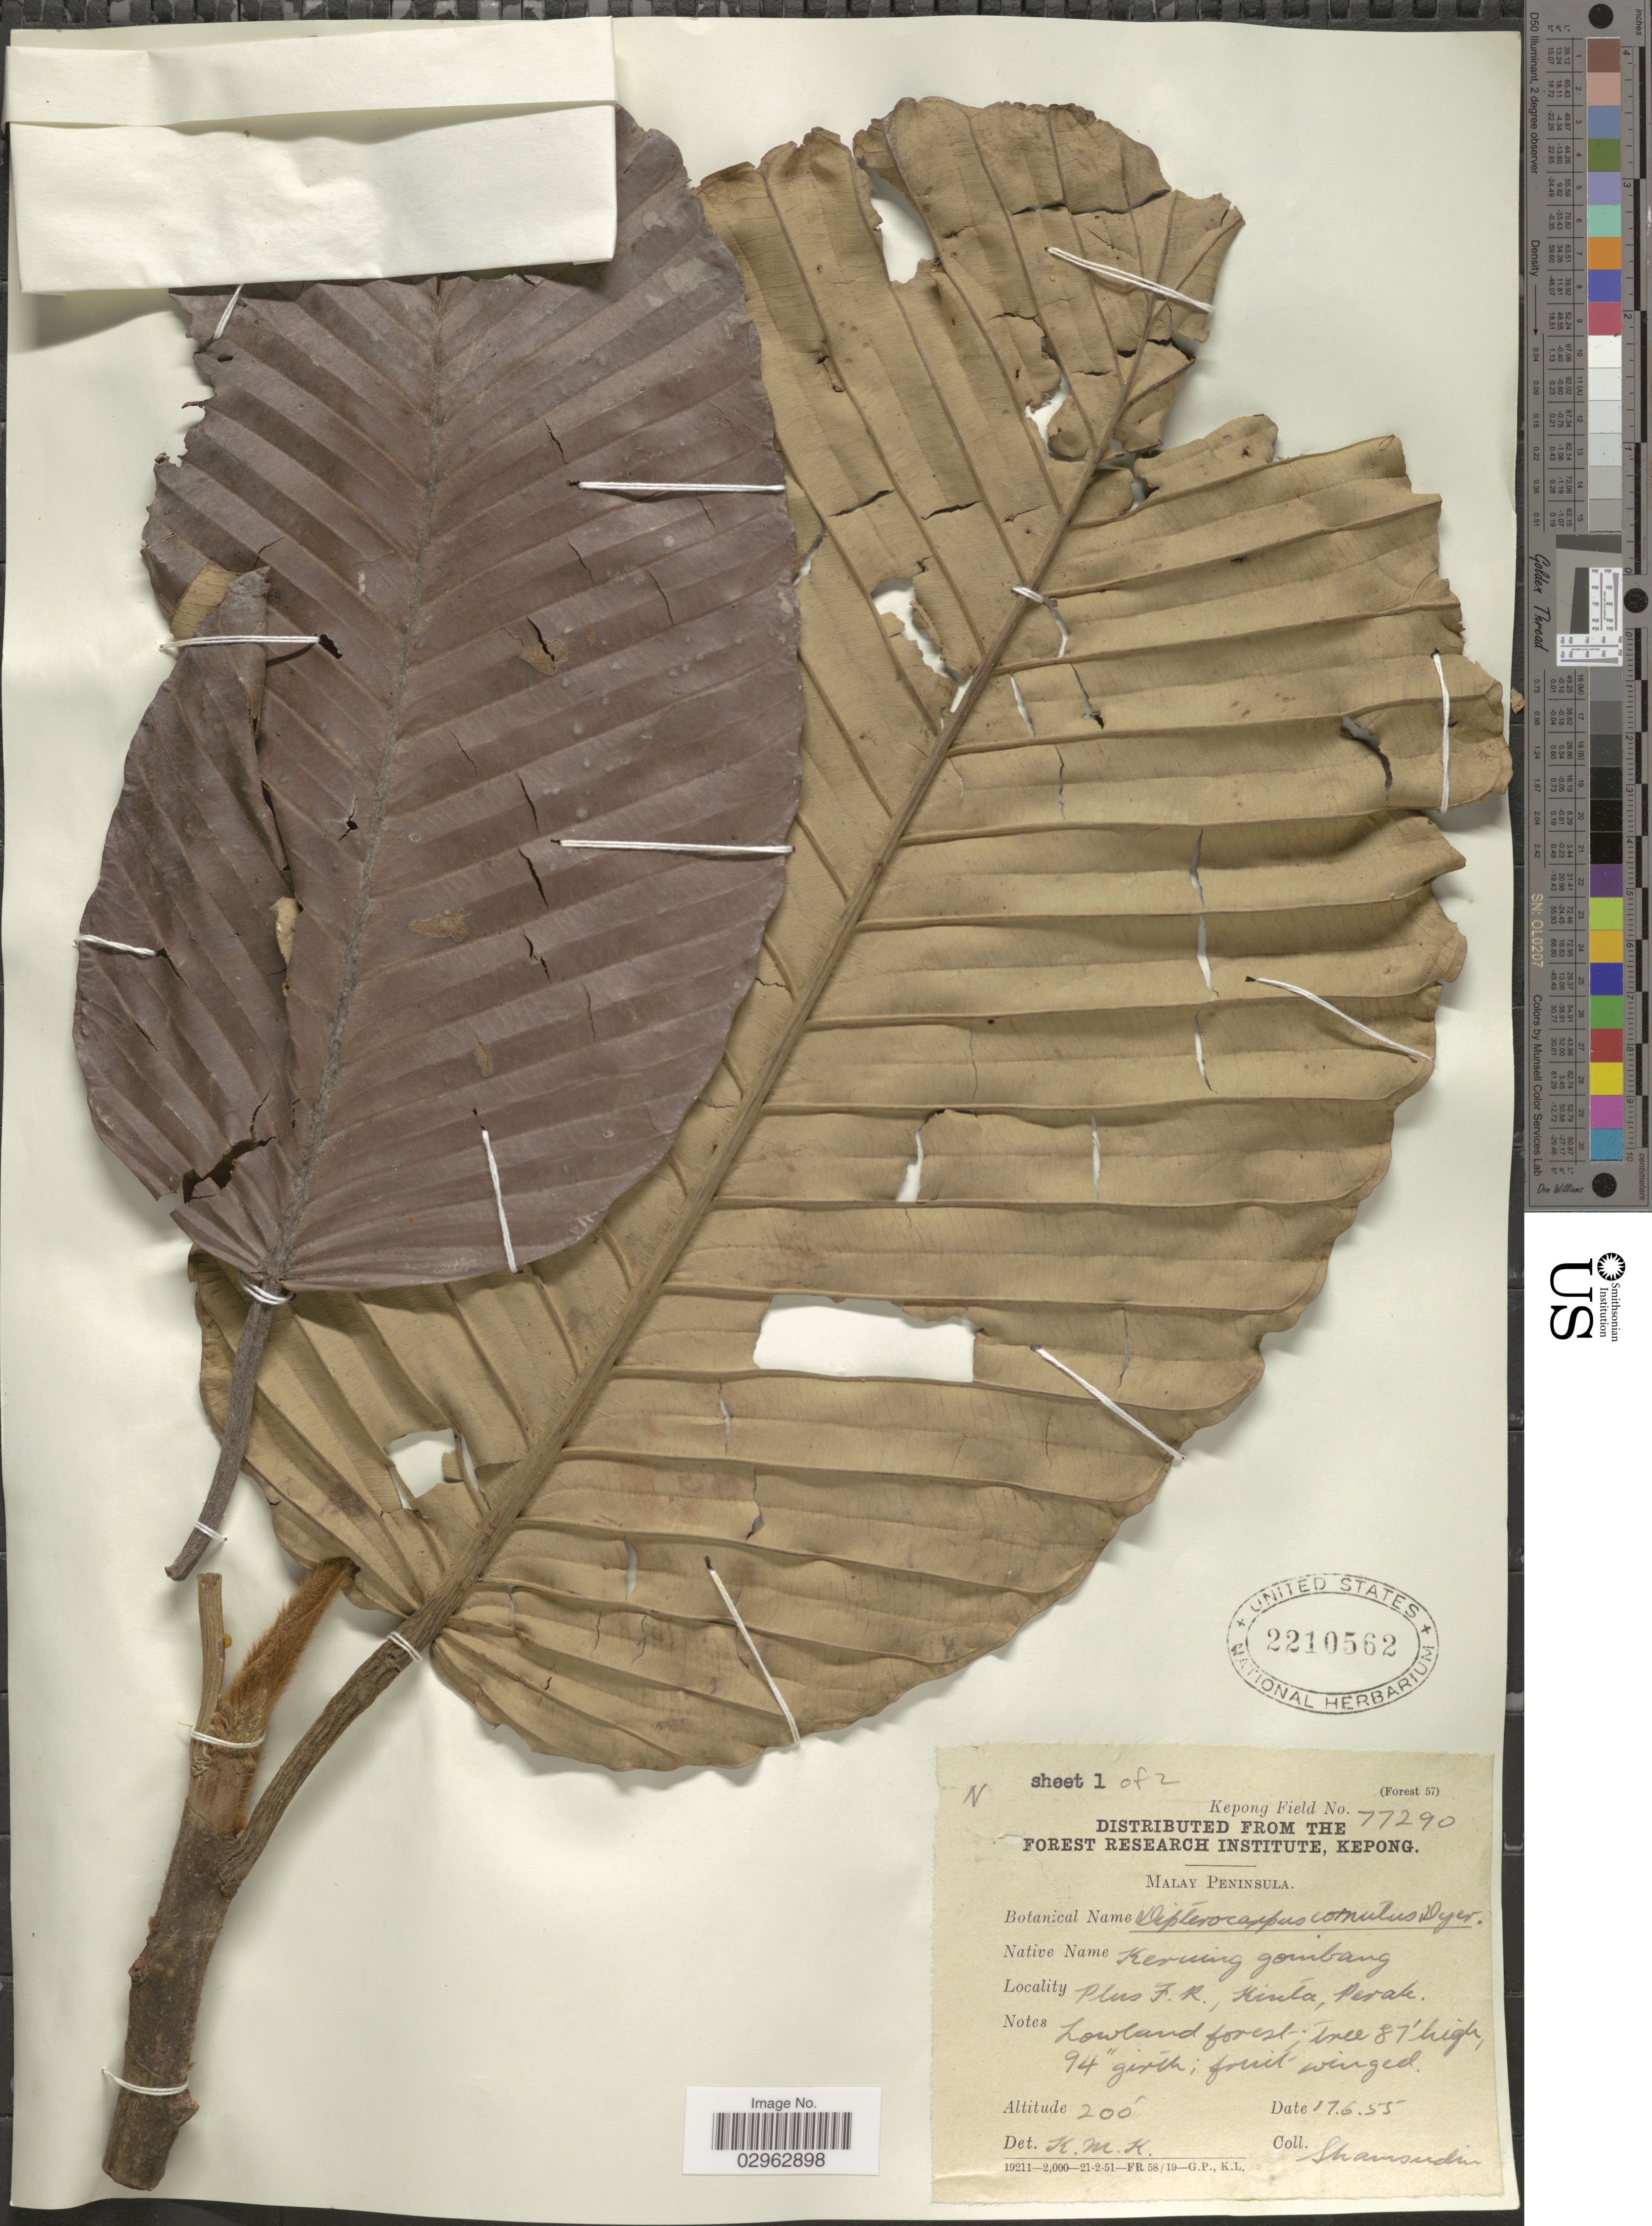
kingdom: Plantae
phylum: Tracheophyta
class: Magnoliopsida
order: Malvales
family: Dipterocarpaceae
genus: Dipterocarpus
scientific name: Dipterocarpus cornutus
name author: Dyer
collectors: Shamsudin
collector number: Kepong Field 77290 ?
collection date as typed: Transcribed d/m/y: 17/6/55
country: Malaysia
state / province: Perak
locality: Malay Peninsula. Plus F. R., Kinta.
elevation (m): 61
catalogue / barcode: US 2210562